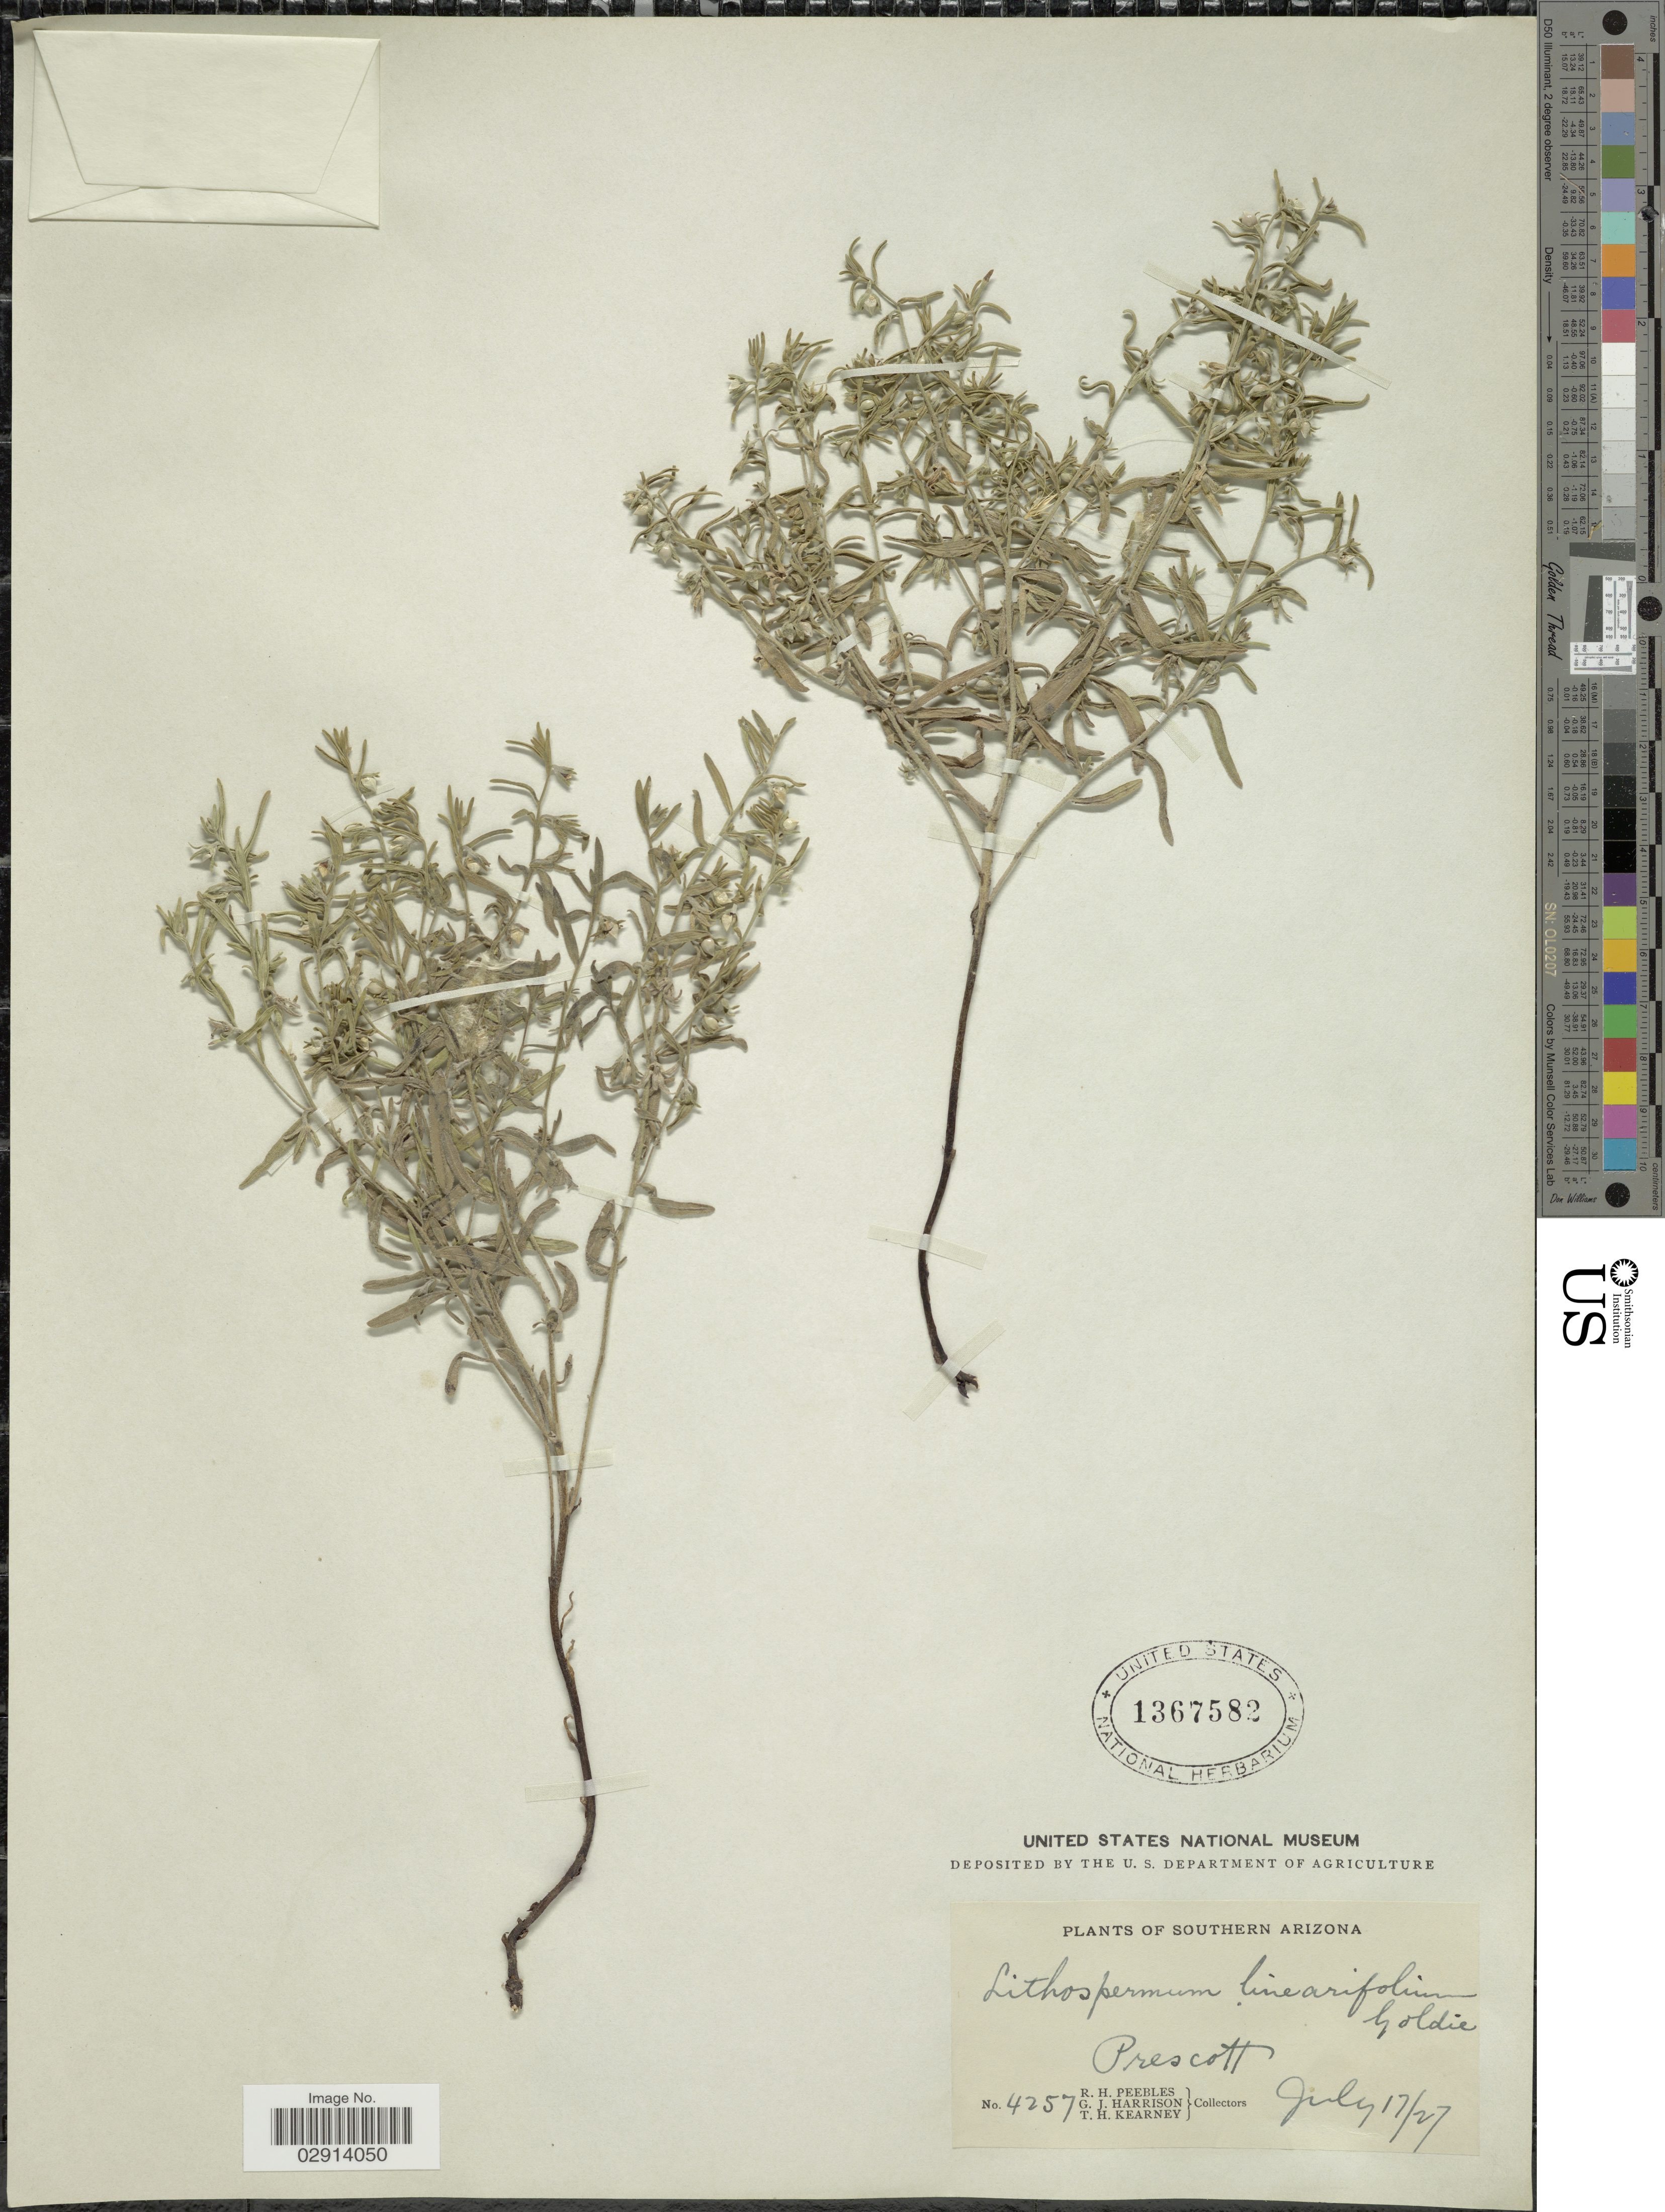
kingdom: Plantae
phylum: Tracheophyta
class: Magnoliopsida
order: Boraginales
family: Boraginaceae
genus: Lithospermum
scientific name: Lithospermum incisum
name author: Lehm.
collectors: R. H. Peebles, G. J. Harrison & T. H. Kearney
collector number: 4257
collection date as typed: Transcribed d/m/y: 17/7/27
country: United States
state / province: Arizona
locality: Southern Arizona. Prescott.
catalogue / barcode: US 1367582